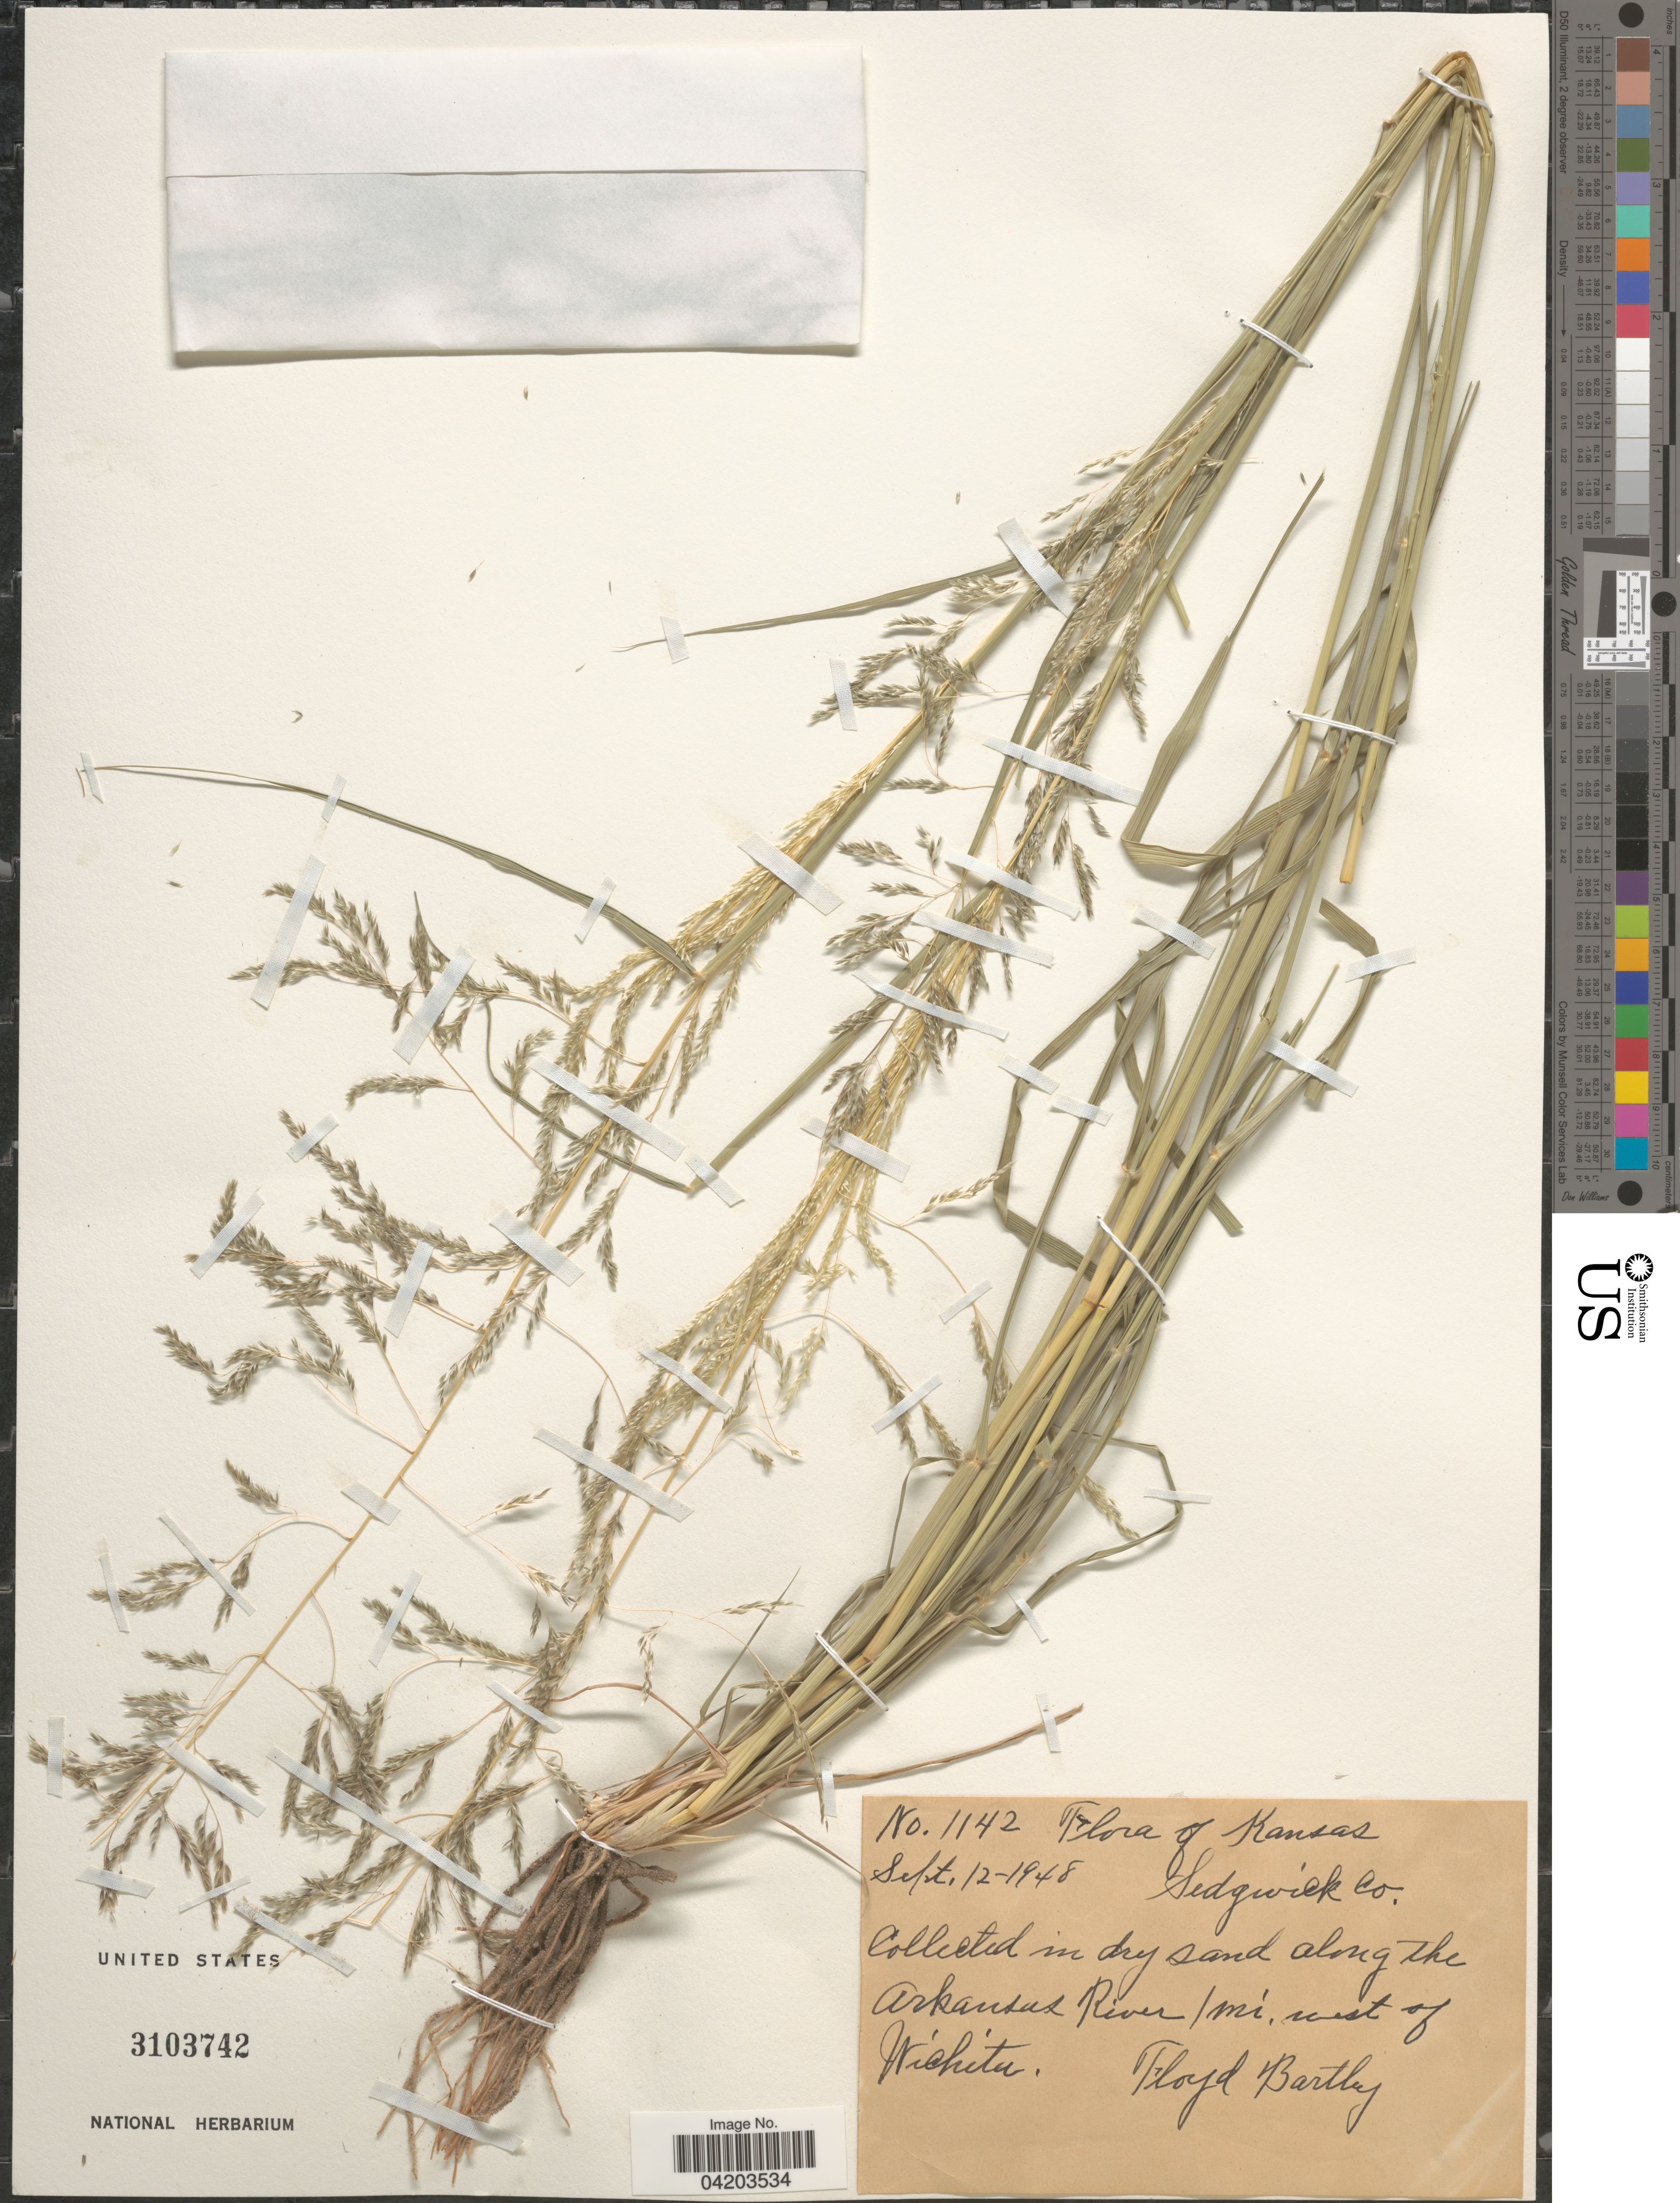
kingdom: Plantae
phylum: Tracheophyta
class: Liliopsida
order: Poales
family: Poaceae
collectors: F. Bartley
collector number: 1142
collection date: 1948-09-12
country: United States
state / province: Kansas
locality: Sedgwick Co. Along the Arkansas River 1 mi. west of Wichita.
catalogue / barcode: US 3103742